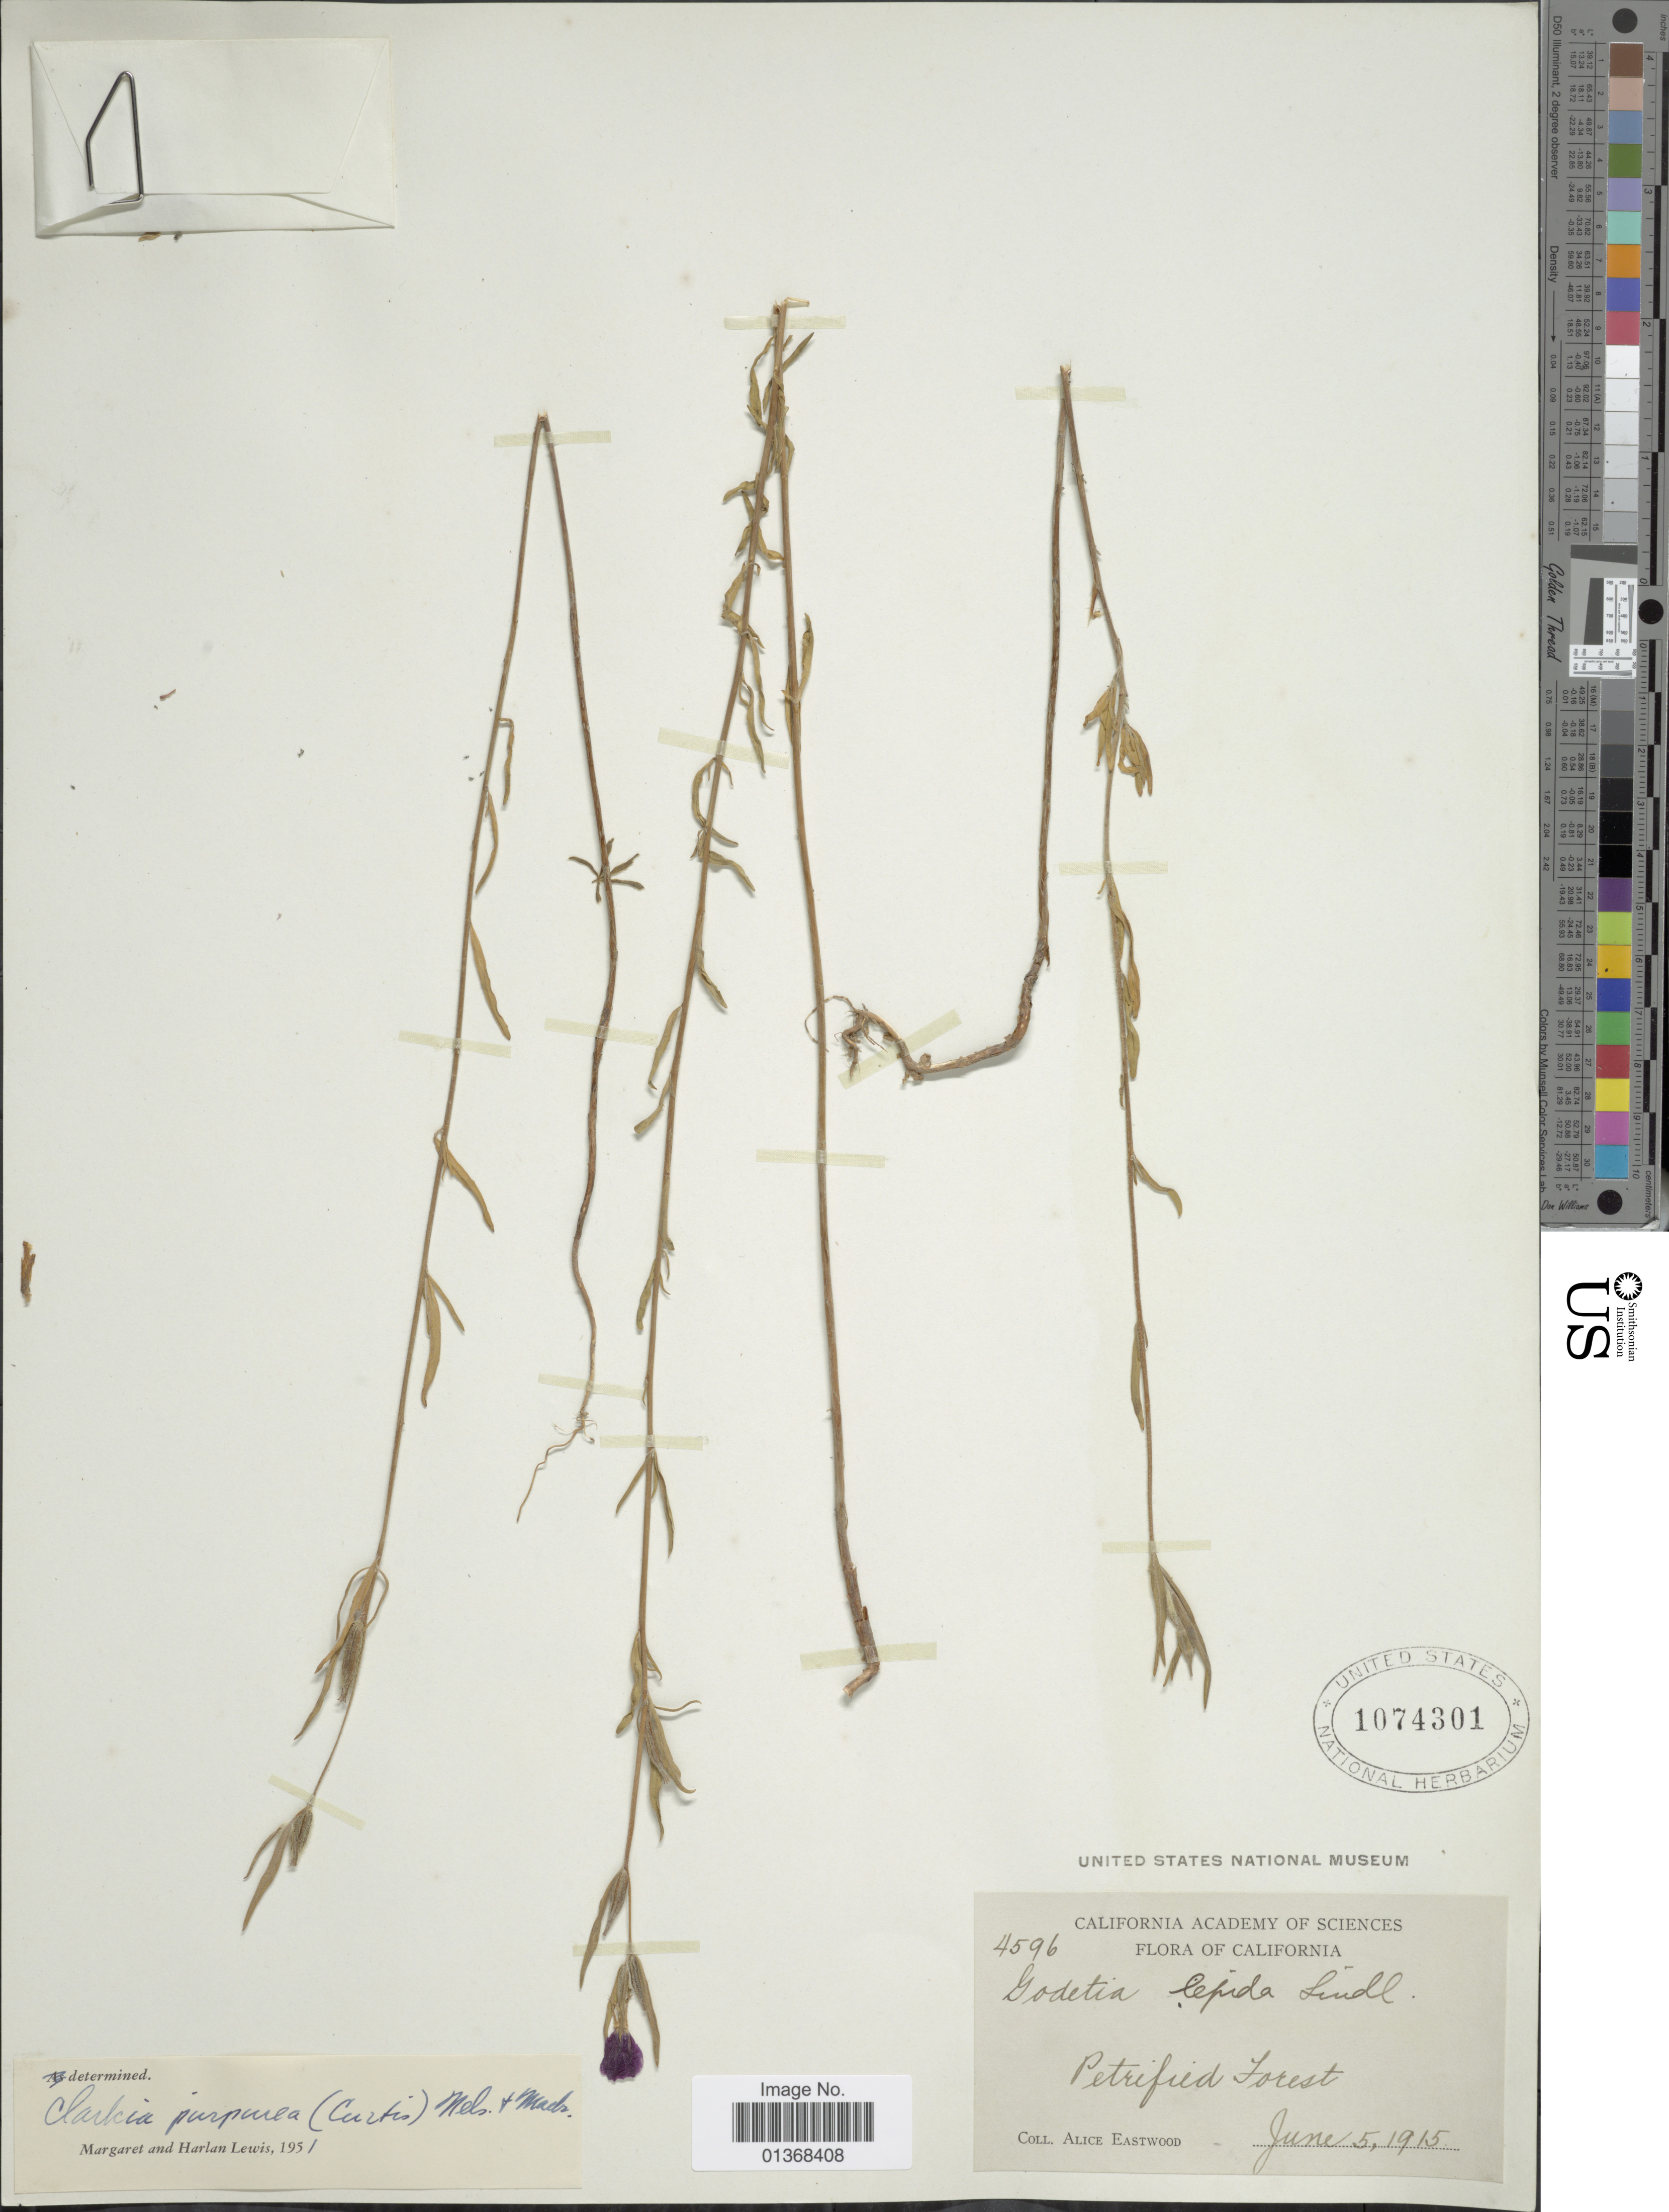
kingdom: Plantae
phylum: Tracheophyta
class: Magnoliopsida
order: Myrtales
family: Onagraceae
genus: Clarkia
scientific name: Clarkia purpurea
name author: (Curtis) A. Nelson & J.F. Macbr.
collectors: A. Eastwood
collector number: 4596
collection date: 1915-06-05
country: United States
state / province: California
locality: Petrified Forest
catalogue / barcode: US 1074301